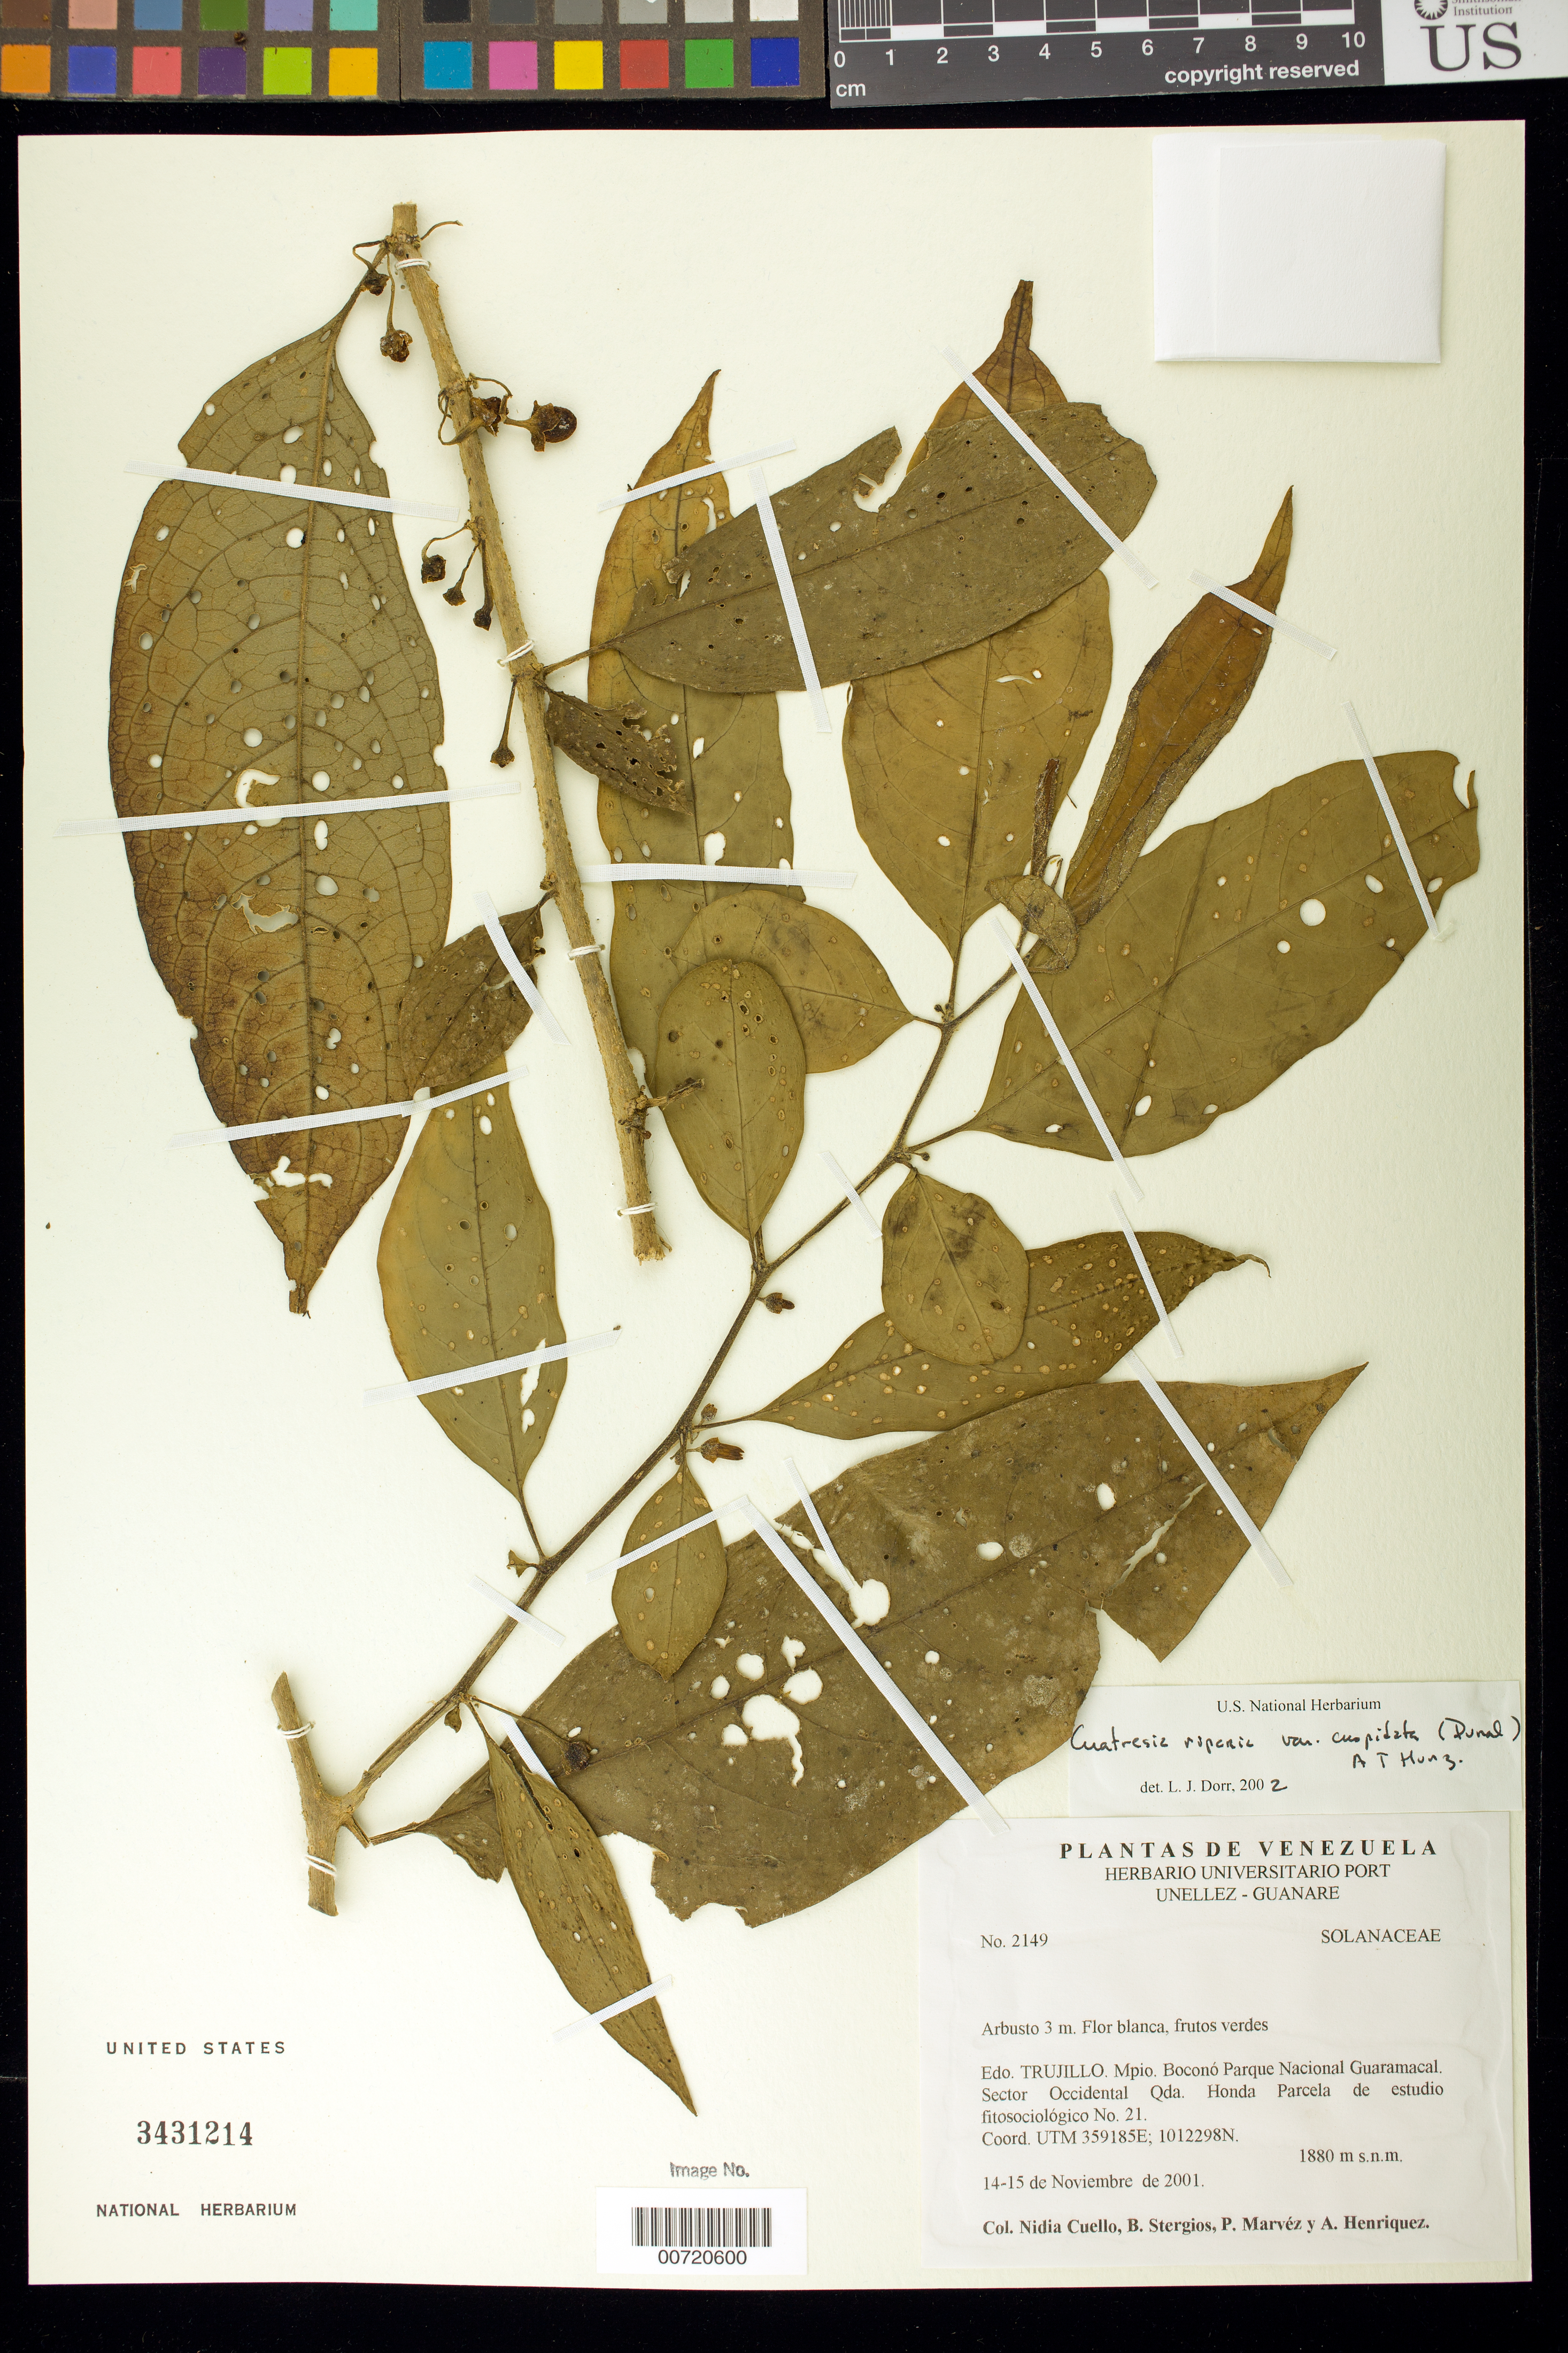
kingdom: Plantae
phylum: Tracheophyta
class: Magnoliopsida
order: Solanales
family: Solanaceae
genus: Cuatresia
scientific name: Cuatresia riparia var. cuspidata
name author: (Dunal) Hunz.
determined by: Dorr, L. J., (BOT), Smithsonian Institution - National Museum of Natural History (UNITED STATES)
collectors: N. L. Cuello, B. G. Stergios, P. Marvéz & A. Henriquez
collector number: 2149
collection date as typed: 14 Nov 2001 to 15 Nov 2001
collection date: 2001-11-14/2001-11-15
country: Venezuela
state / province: Trujillo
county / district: Boconó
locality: Parque Nacional Guaramacal. Sector occidental Qda. Honda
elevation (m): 1880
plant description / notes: PORT, US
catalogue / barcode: US 3431214